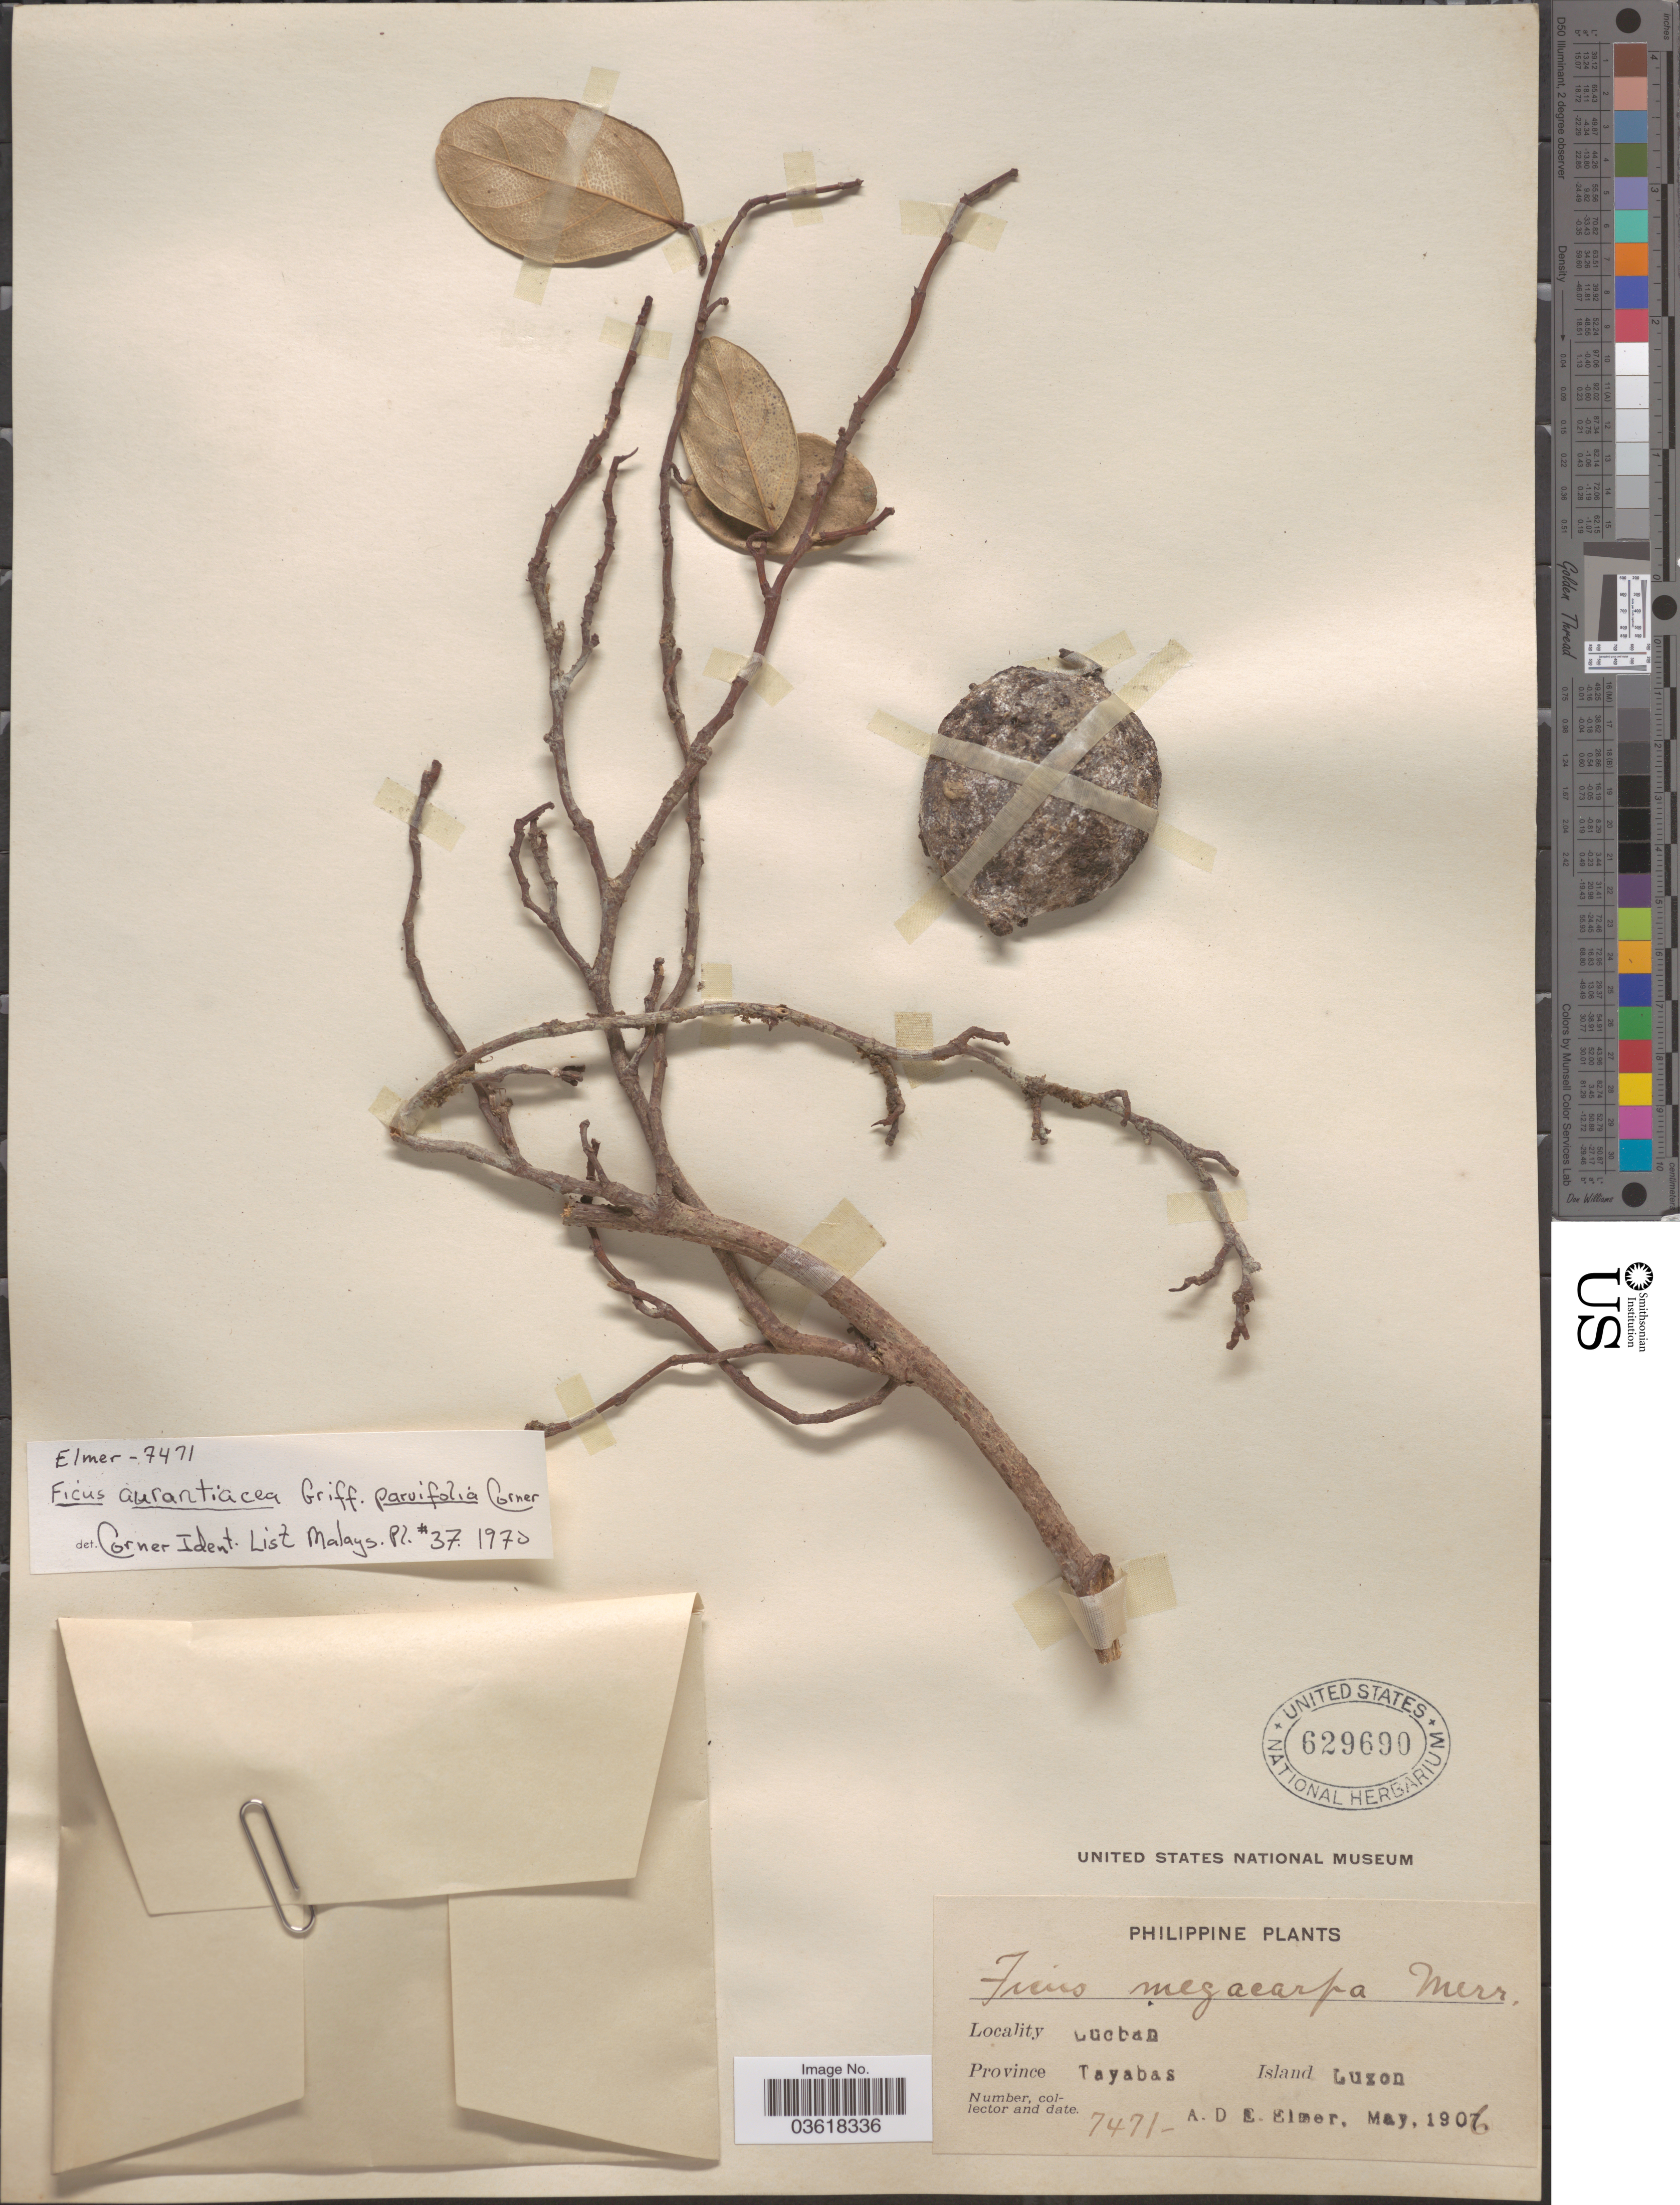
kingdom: Plantae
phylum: Tracheophyta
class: Magnoliopsida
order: Rosales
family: Moraceae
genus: Ficus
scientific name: Ficus aurantiacea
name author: Griff.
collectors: A. D. E. Elmer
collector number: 7471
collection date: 1906-05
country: Philippines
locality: Lucban. Province Tayabas. Island Luzon.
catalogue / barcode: US 629690